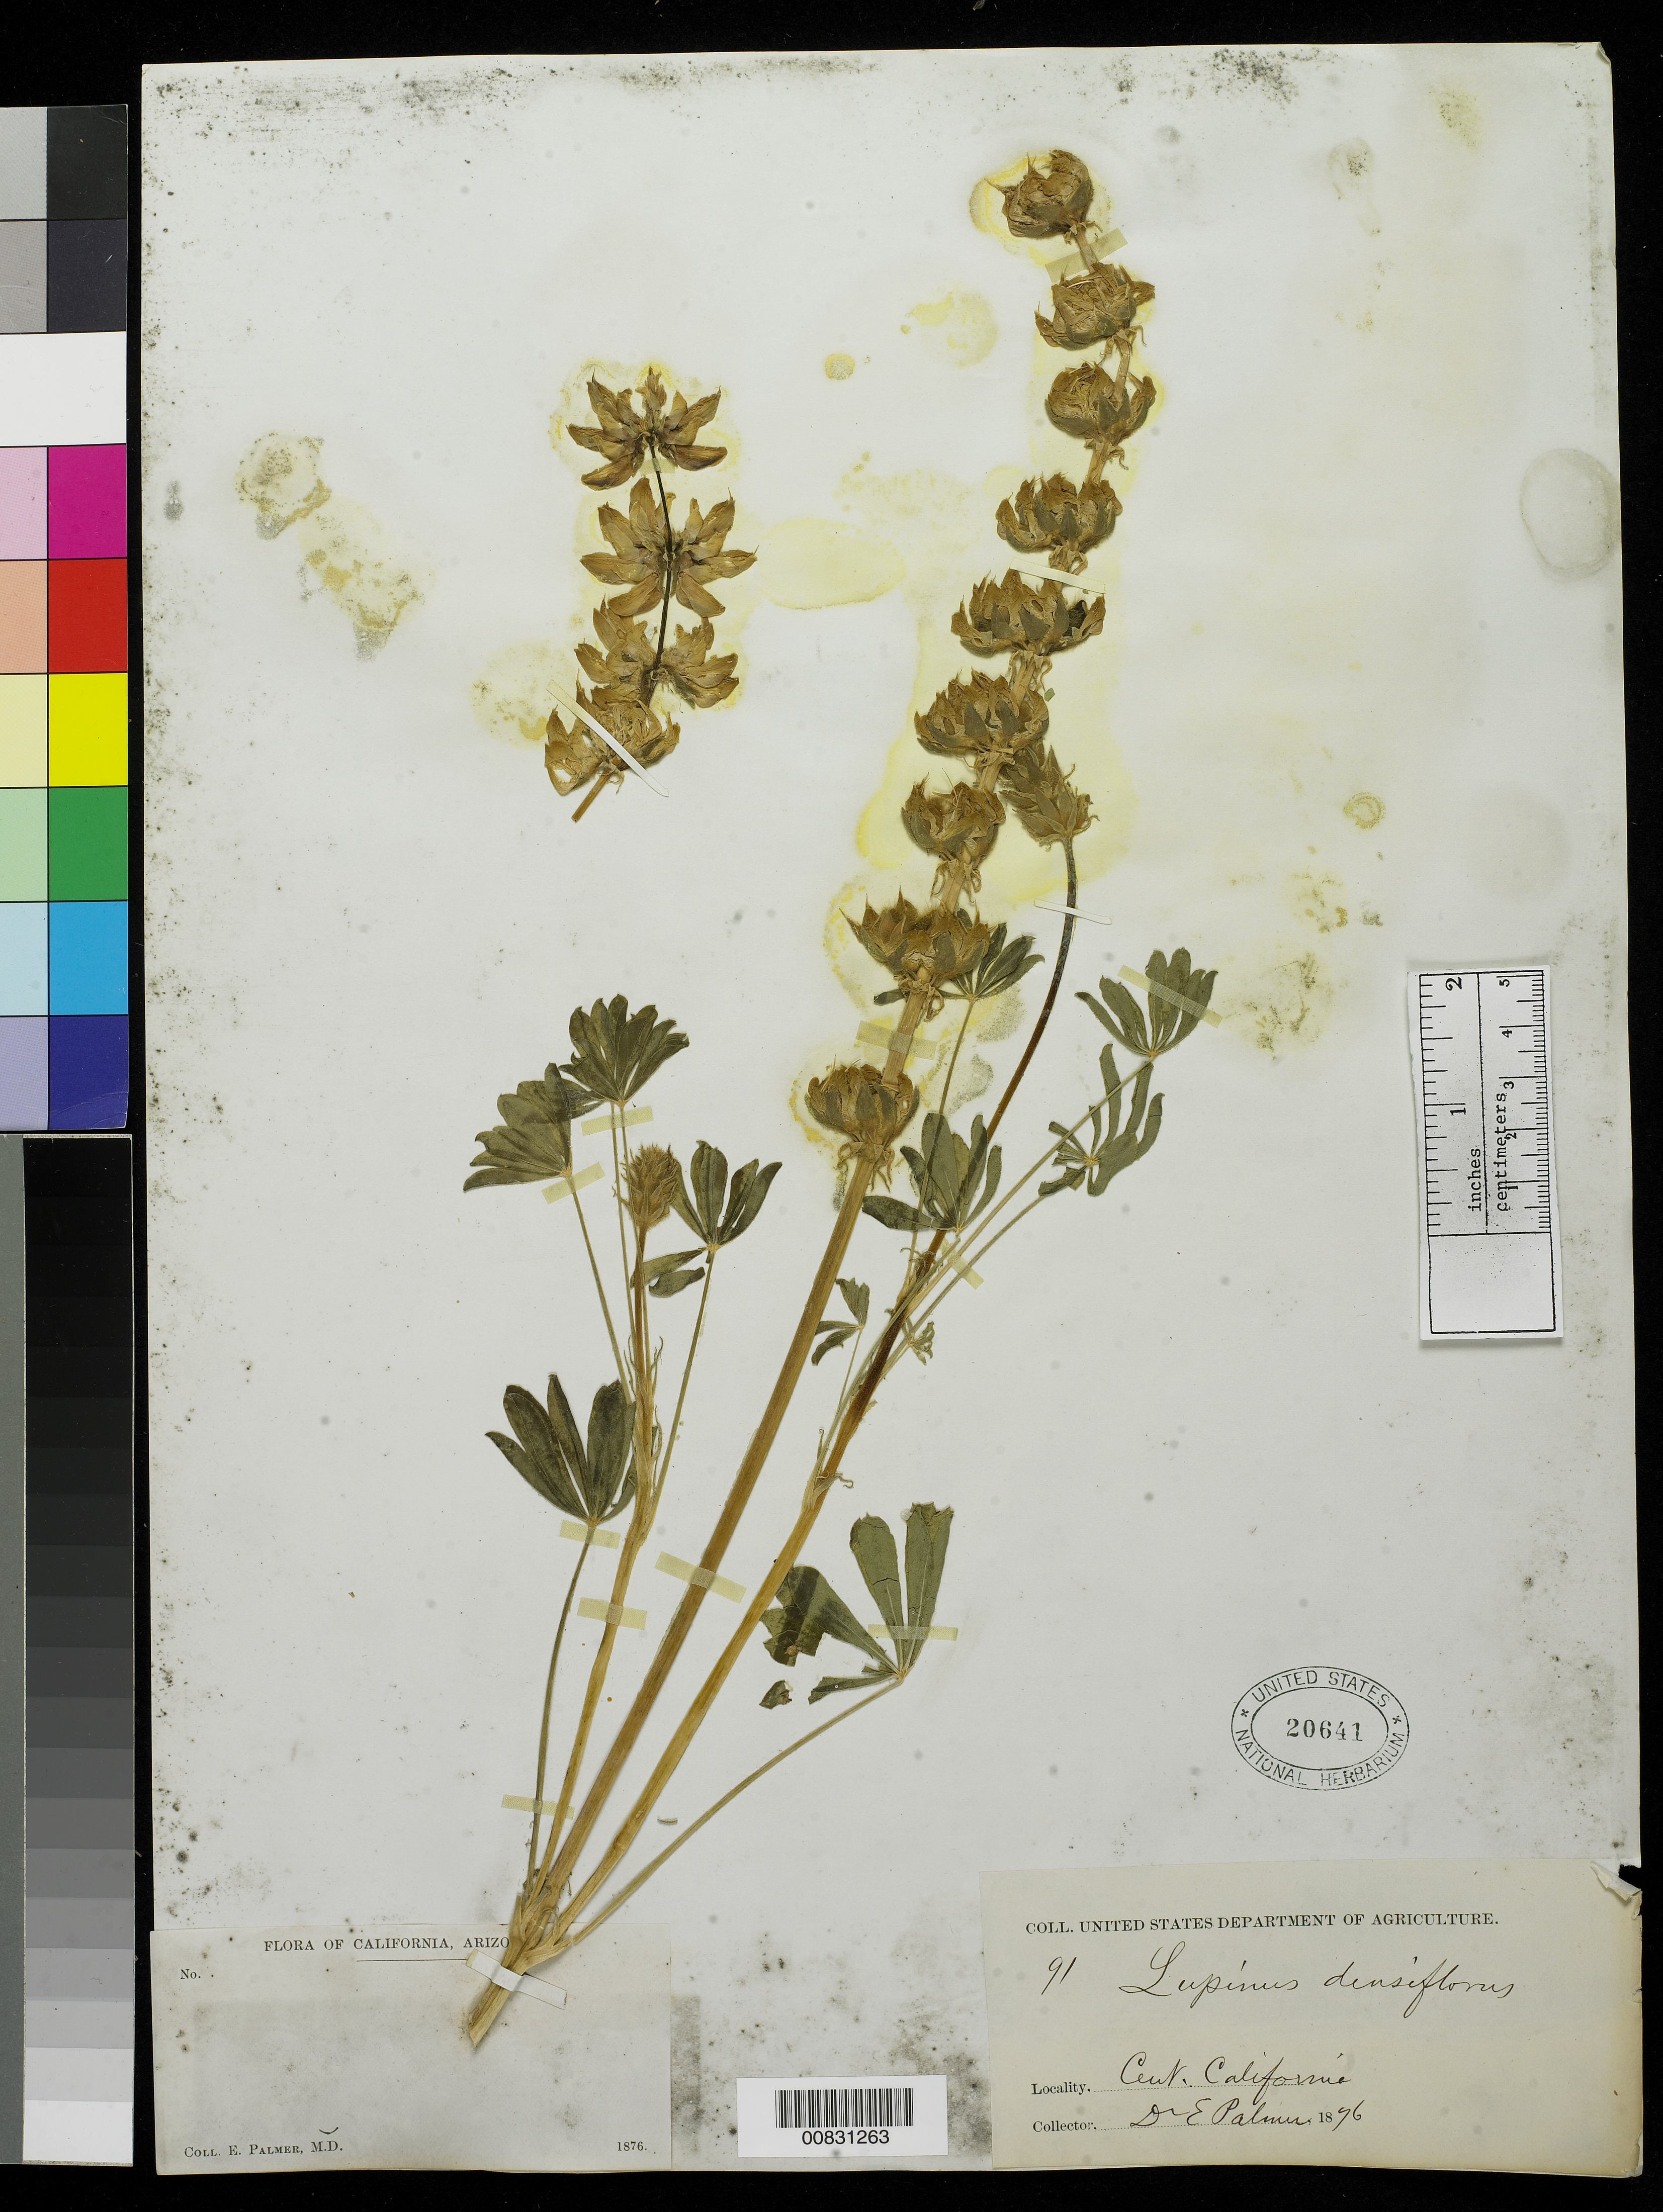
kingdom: Plantae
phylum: Tracheophyta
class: Magnoliopsida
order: Fabales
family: Fabaceae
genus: Lupinus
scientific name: Lupinus densiflorus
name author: Benth.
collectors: E. Palmer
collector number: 91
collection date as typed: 1876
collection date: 1876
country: United States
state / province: California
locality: Central California.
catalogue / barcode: US 20641